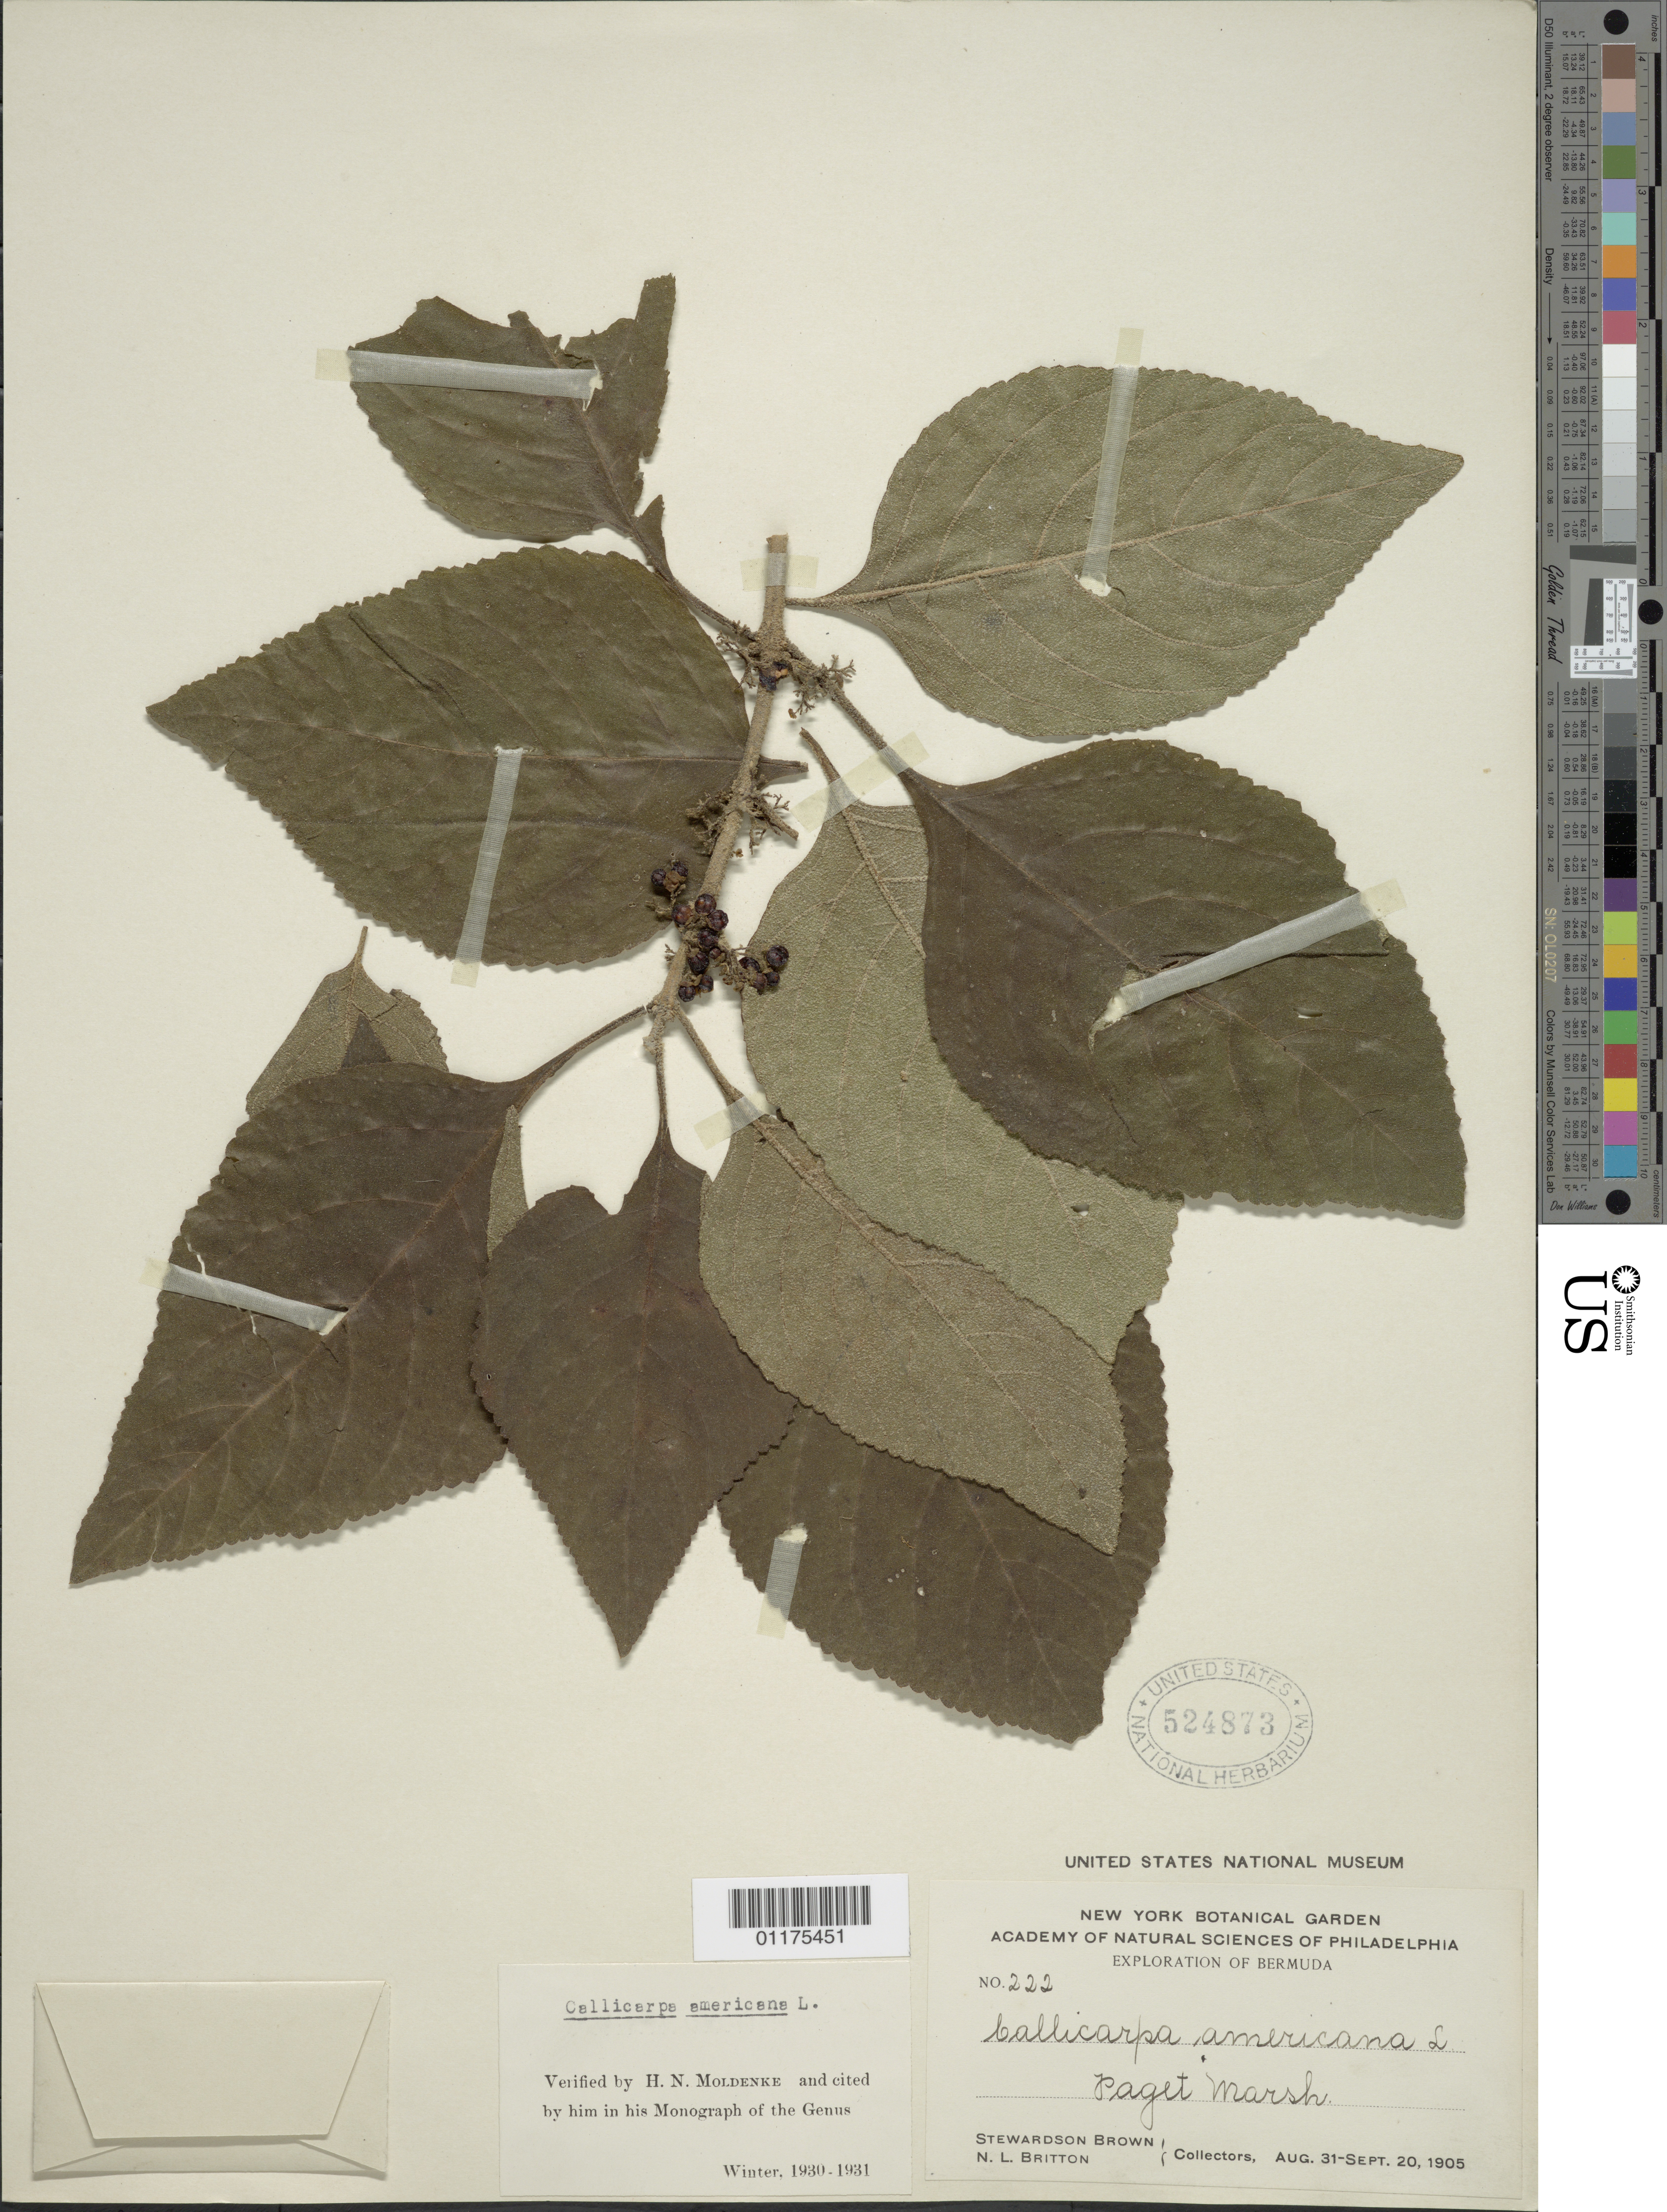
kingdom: Plantae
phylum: Tracheophyta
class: Magnoliopsida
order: Lamiales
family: Lamiaceae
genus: Callicarpa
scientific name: Callicarpa americana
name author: L.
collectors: S. Brown & N. Britton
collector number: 222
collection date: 1905-08-31/1905-09-20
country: Bermuda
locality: Paget Marsh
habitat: Marsh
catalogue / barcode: US 524873